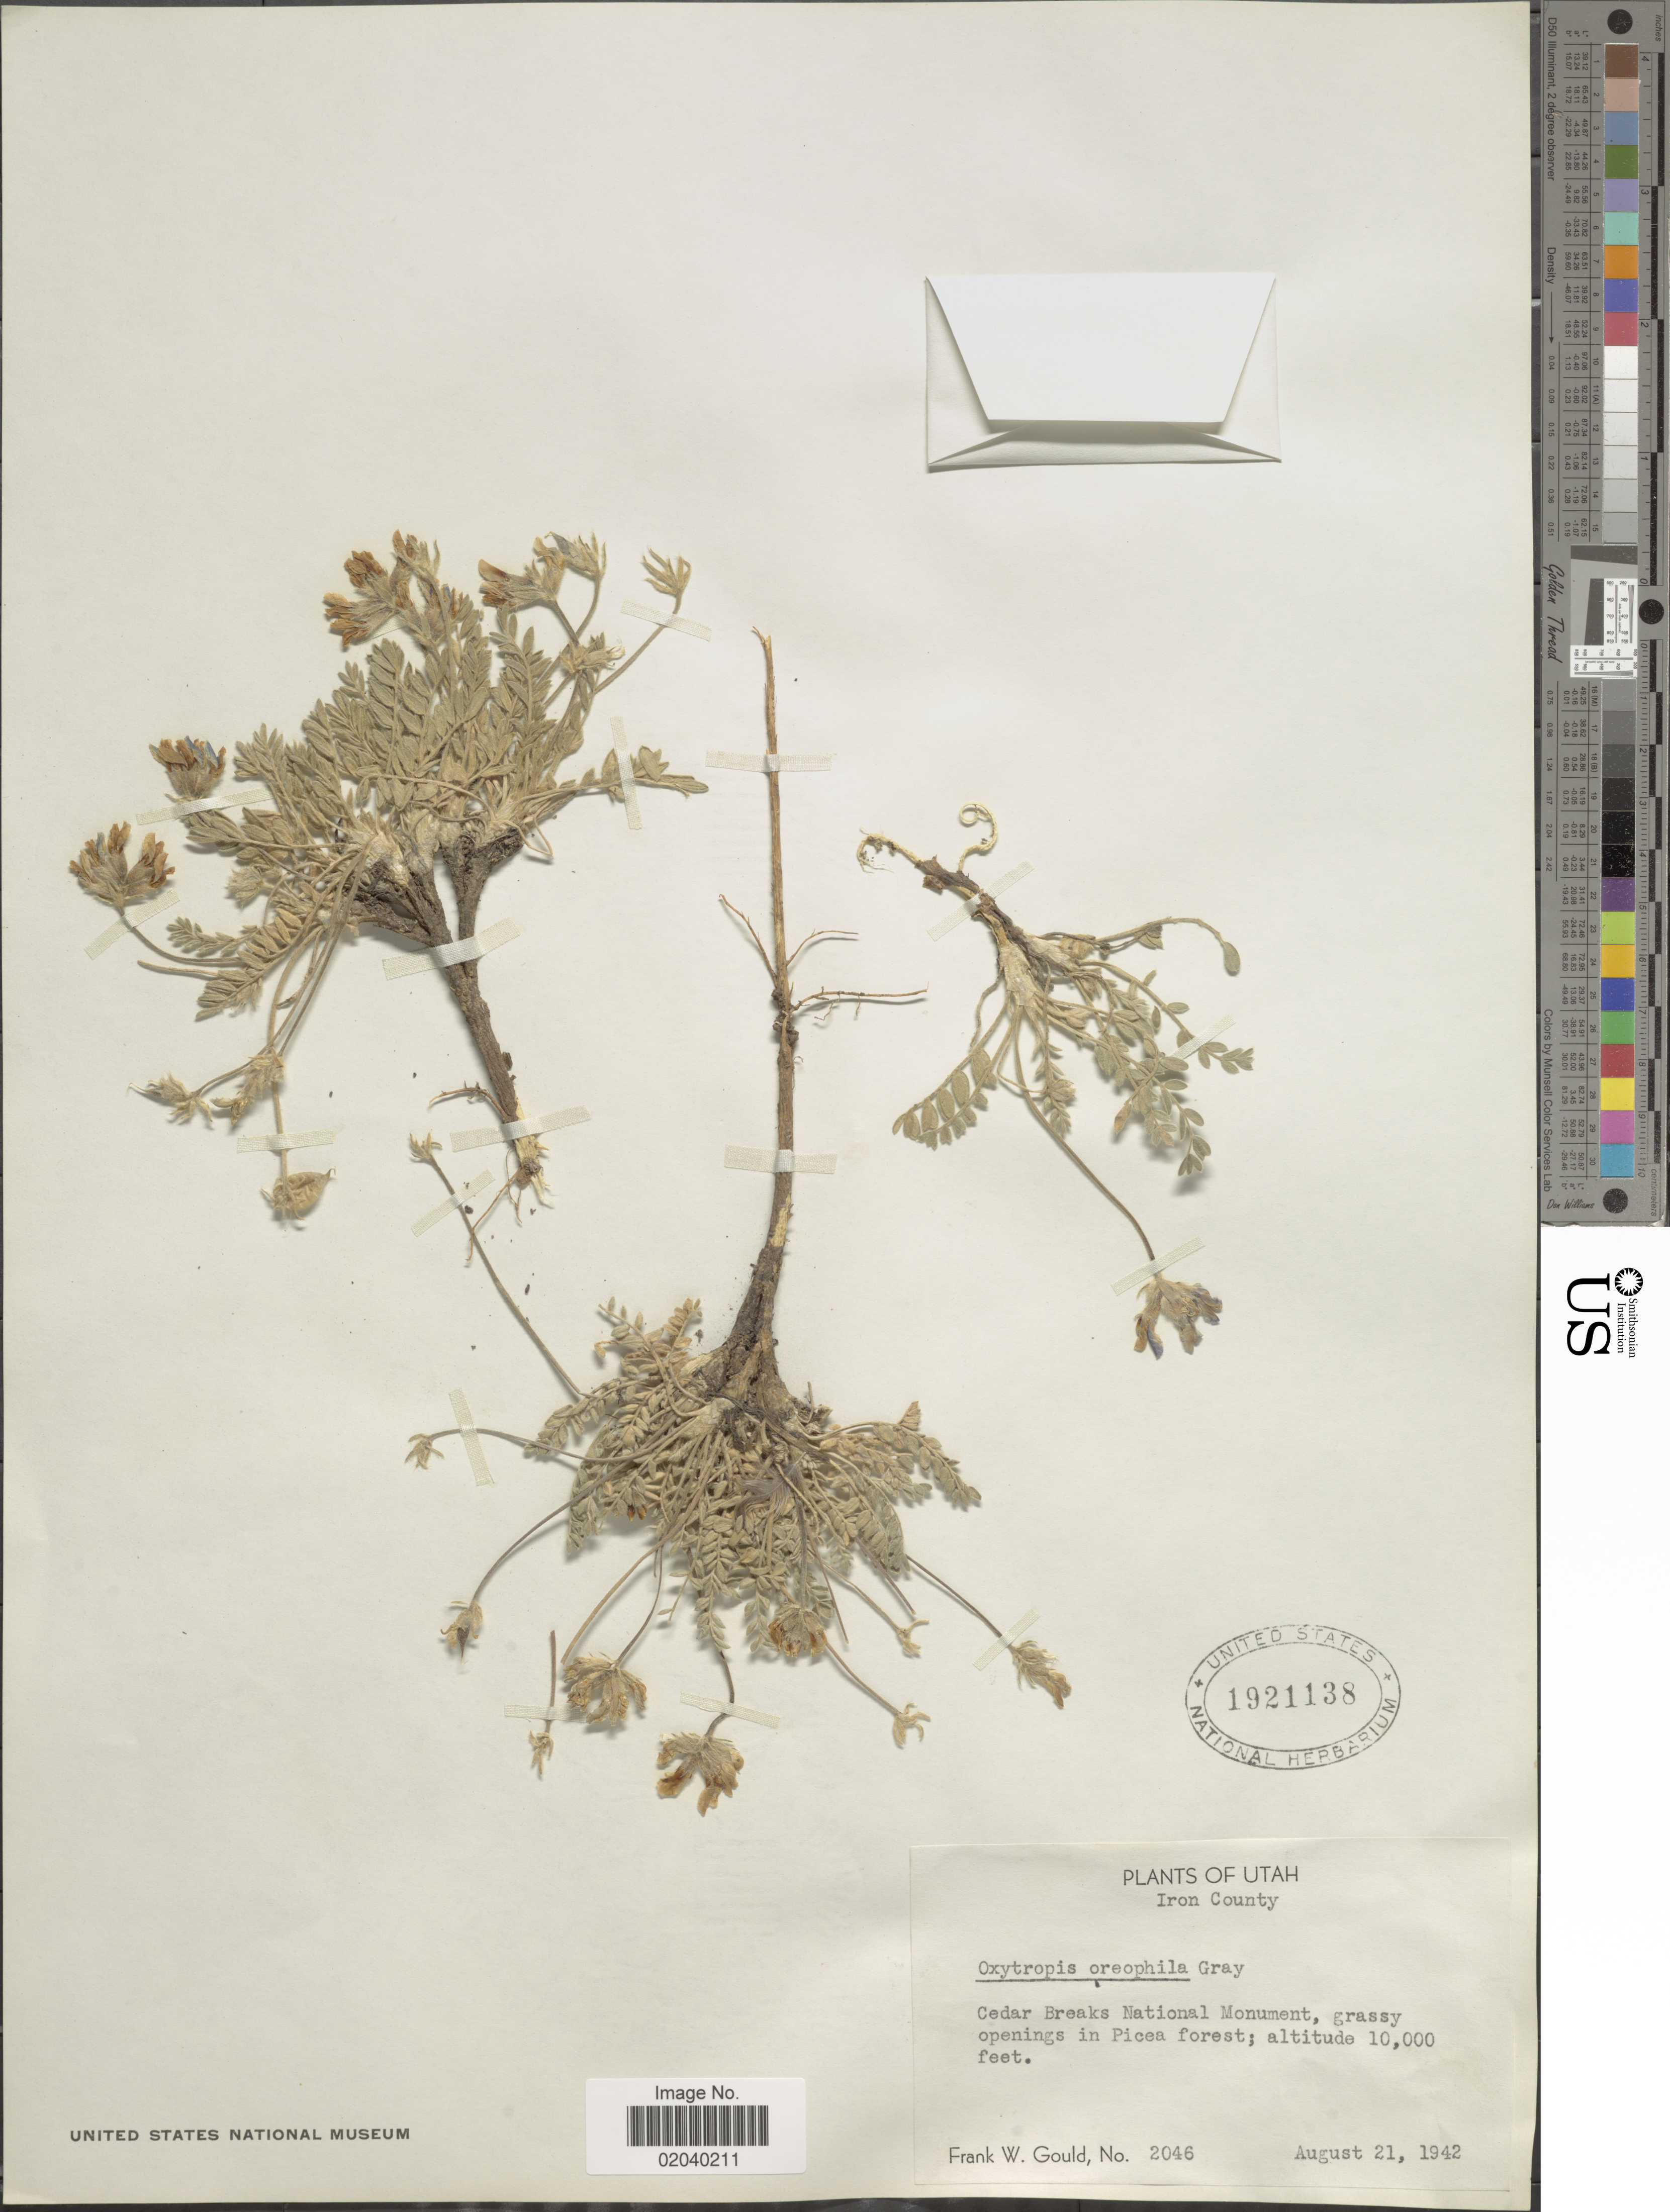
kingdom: Plantae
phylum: Tracheophyta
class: Magnoliopsida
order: Fabales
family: Fabaceae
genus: Oxytropis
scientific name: Oxytropis oreophila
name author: A. Gray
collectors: F. W. Gould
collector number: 2046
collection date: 1942-08-21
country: United States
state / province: Utah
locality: Iron County, Cedar Breaks National Monument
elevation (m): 3048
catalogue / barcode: US 1921138